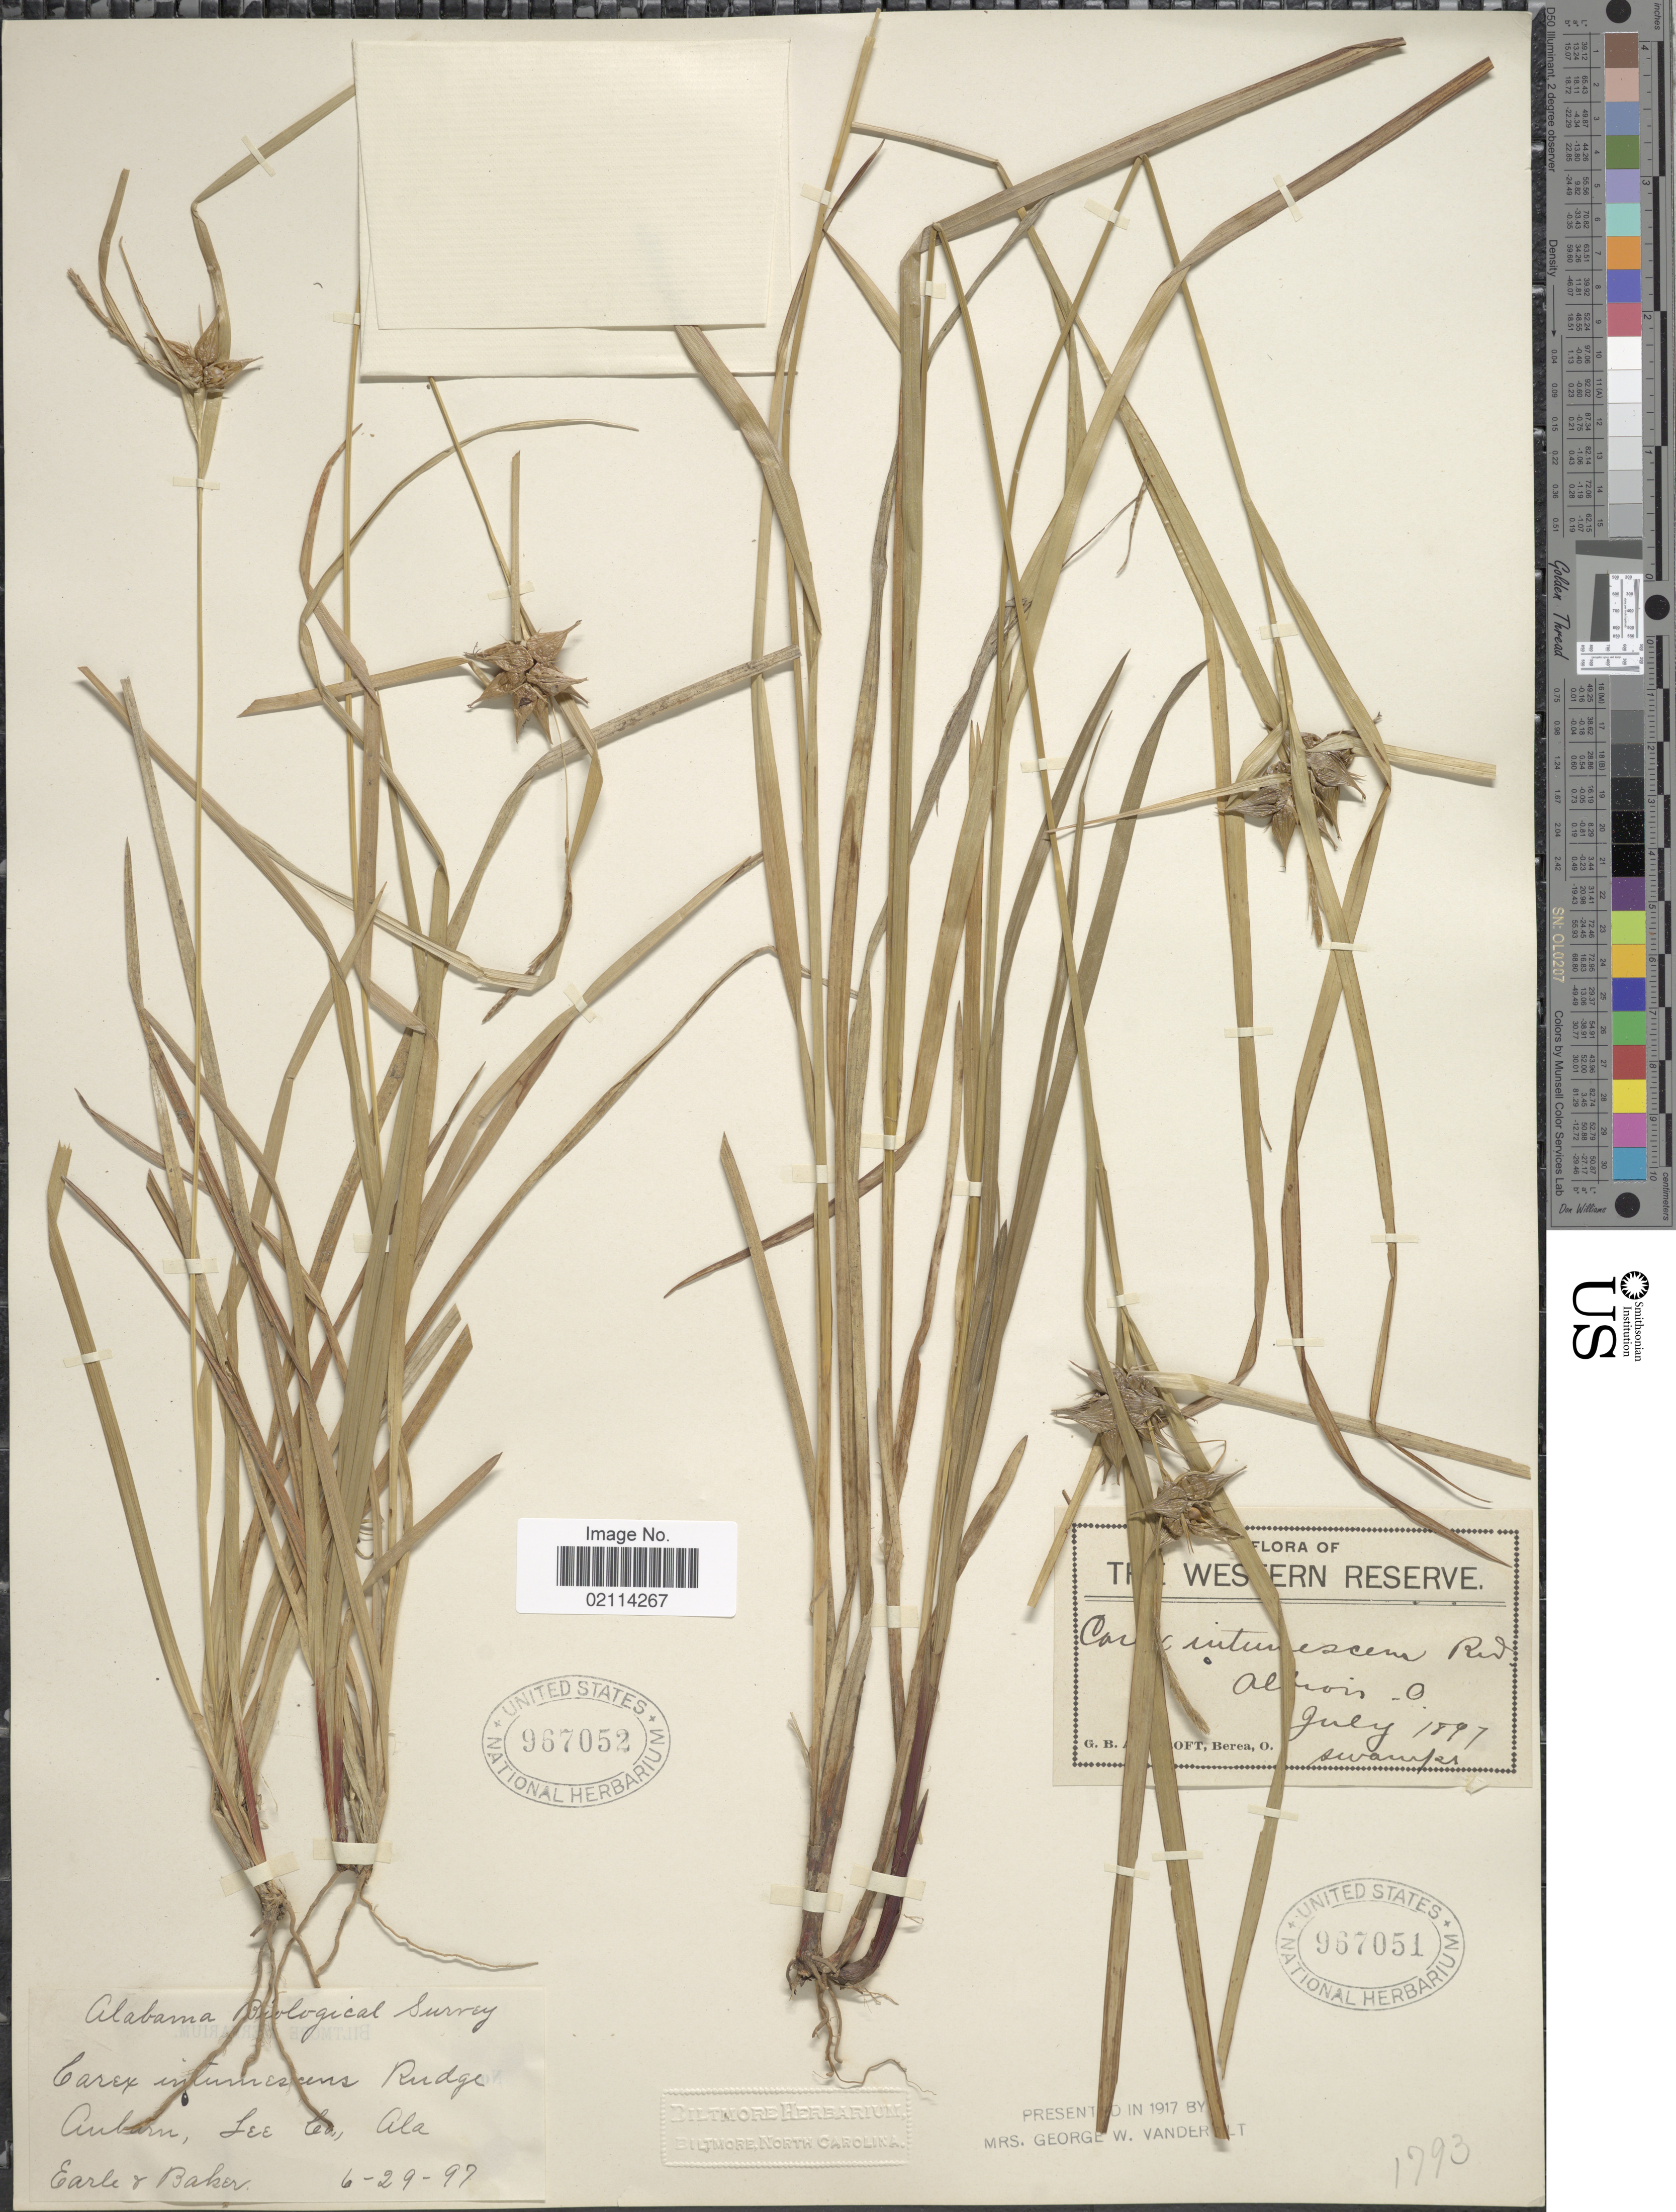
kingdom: Plantae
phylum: Tracheophyta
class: Liliopsida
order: Poales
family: Cyperaceae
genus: Carex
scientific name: Carex intumescens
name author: Rudge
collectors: -. Earle & -- Baker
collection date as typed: Transcribed d/m/y: 29/6/97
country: United States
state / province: Alabama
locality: Auburn, Lee Co.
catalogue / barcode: US 967052